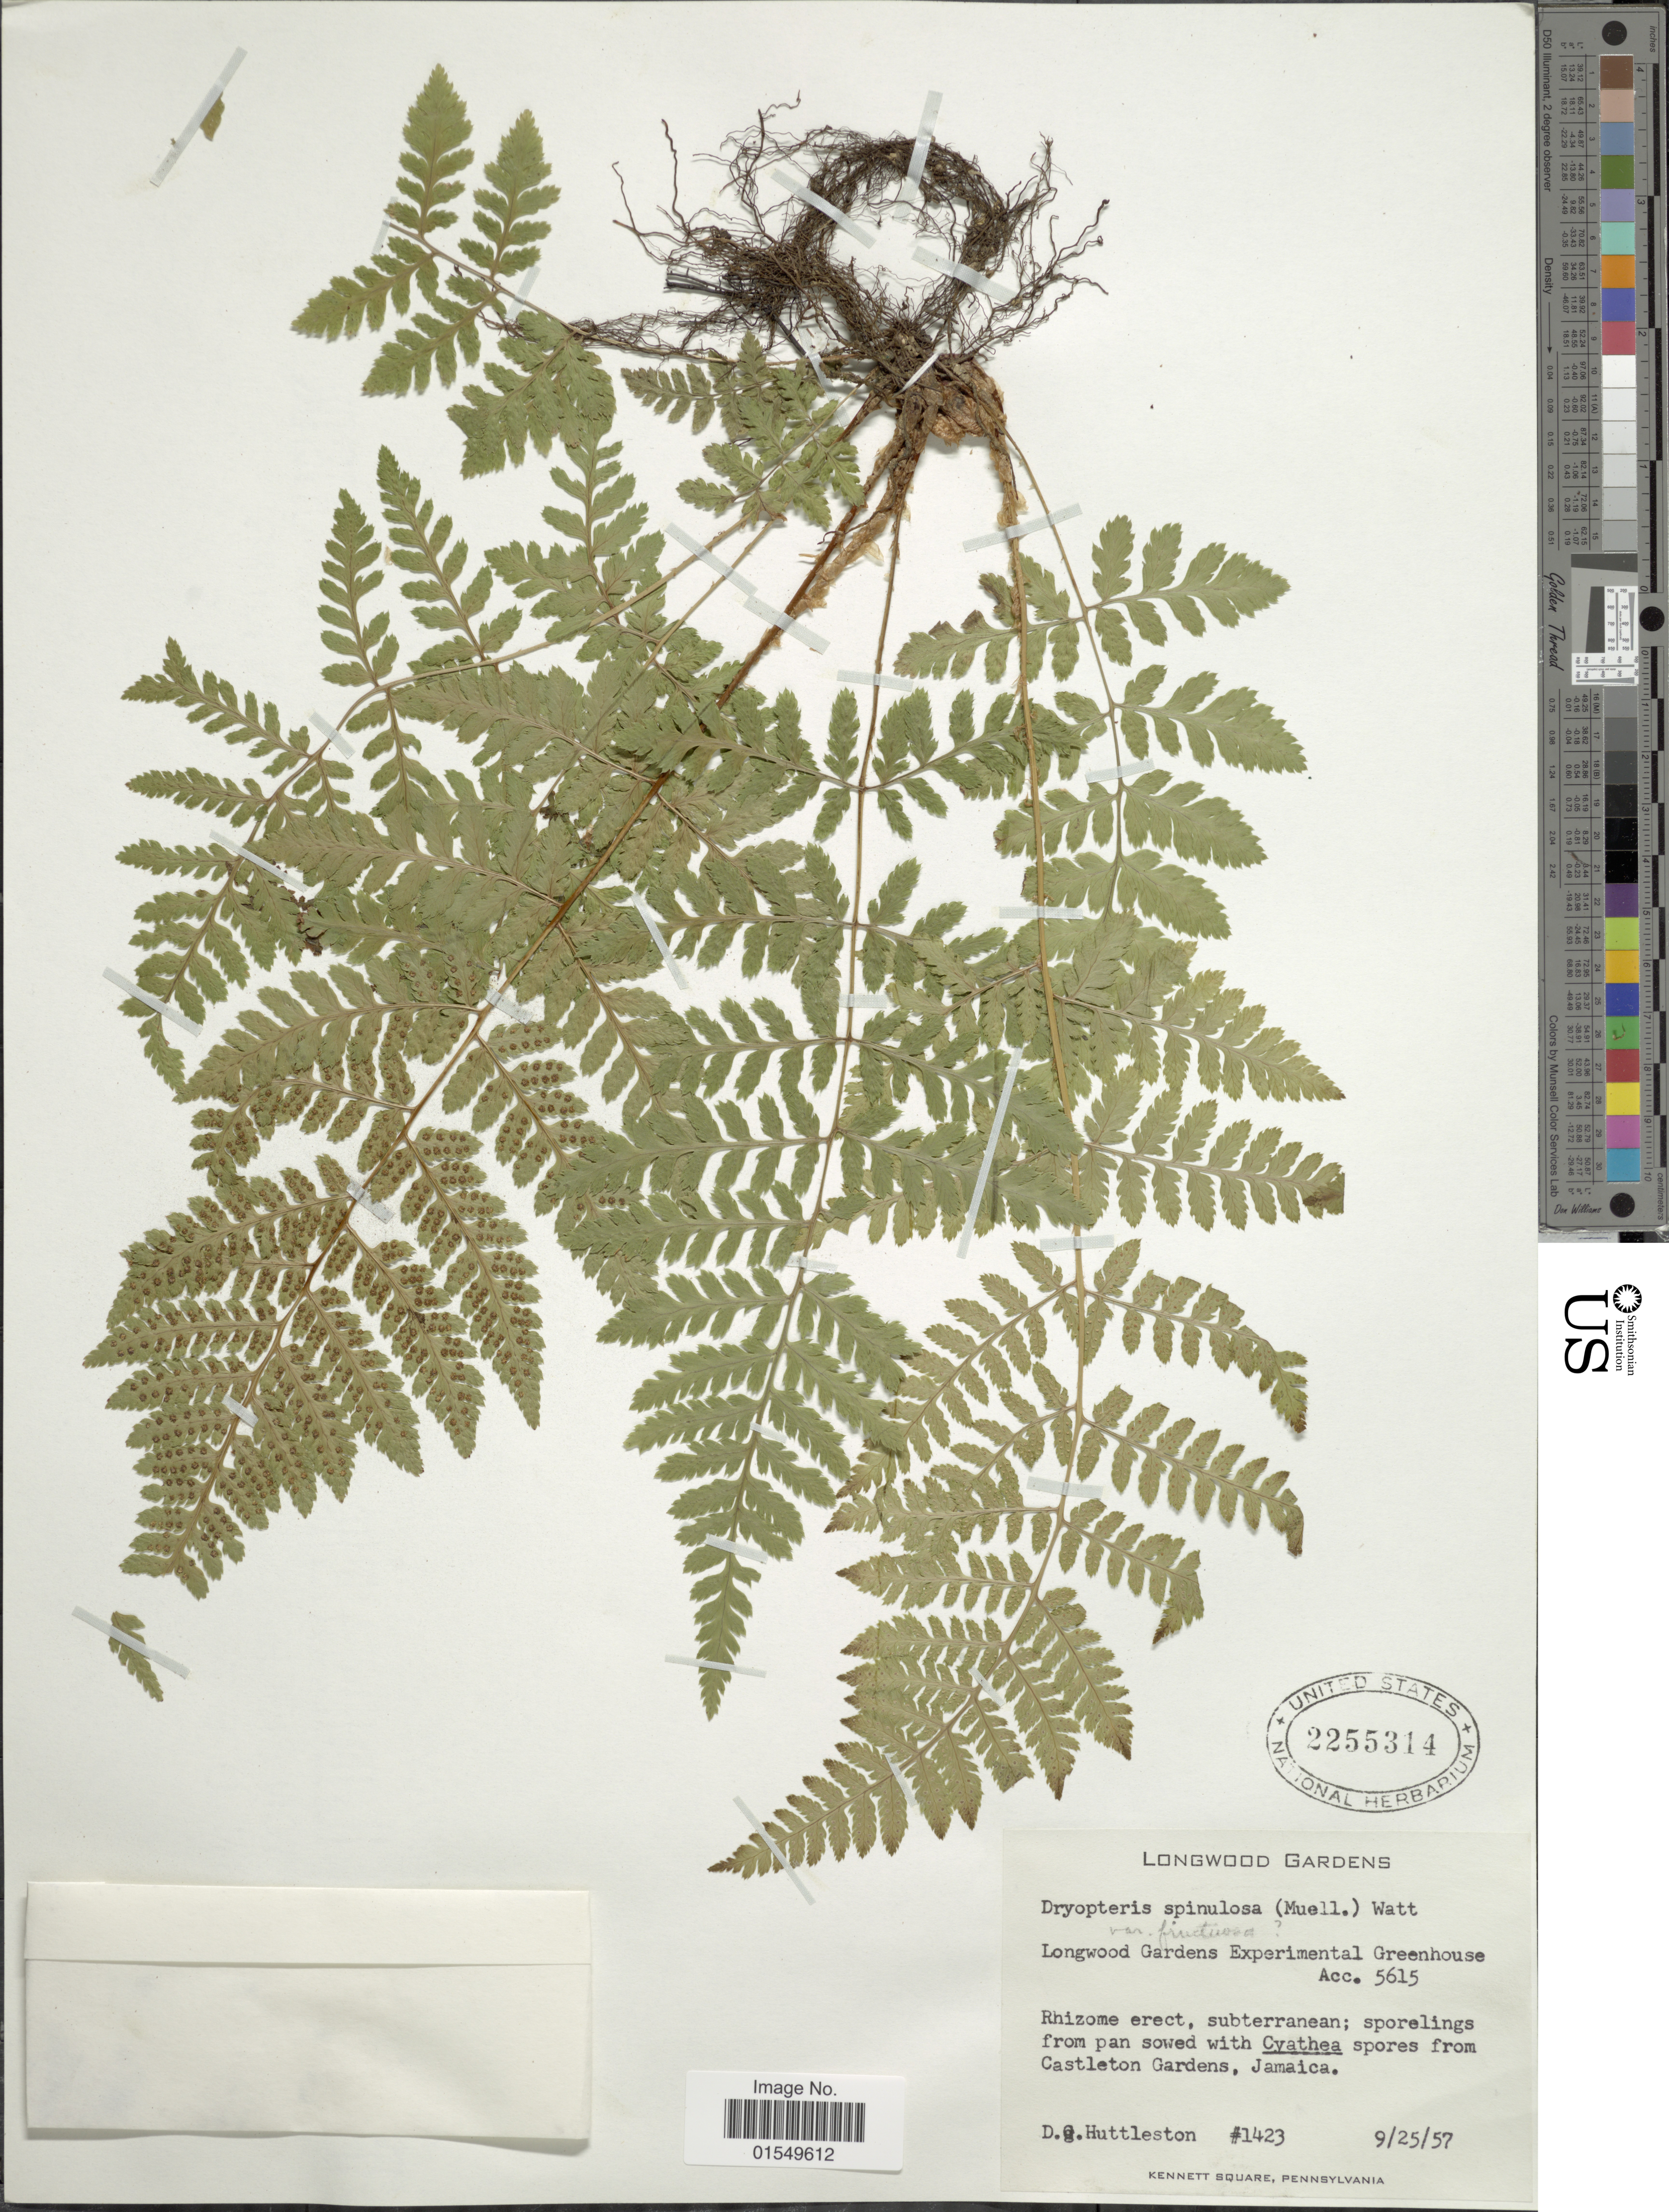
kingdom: Plantae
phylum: Tracheophyta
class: Polypodiopsida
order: Polypodiales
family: Dryopteridaceae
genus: Dryopteris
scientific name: Dryopteris carthusiana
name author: (Villars) H.P. Fuchs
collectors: D. G. Huttleston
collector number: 1423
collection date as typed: Transcribed d/m/y: 25/9/57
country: United States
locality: Longwood Gardens, Greenhouse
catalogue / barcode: US 2255314